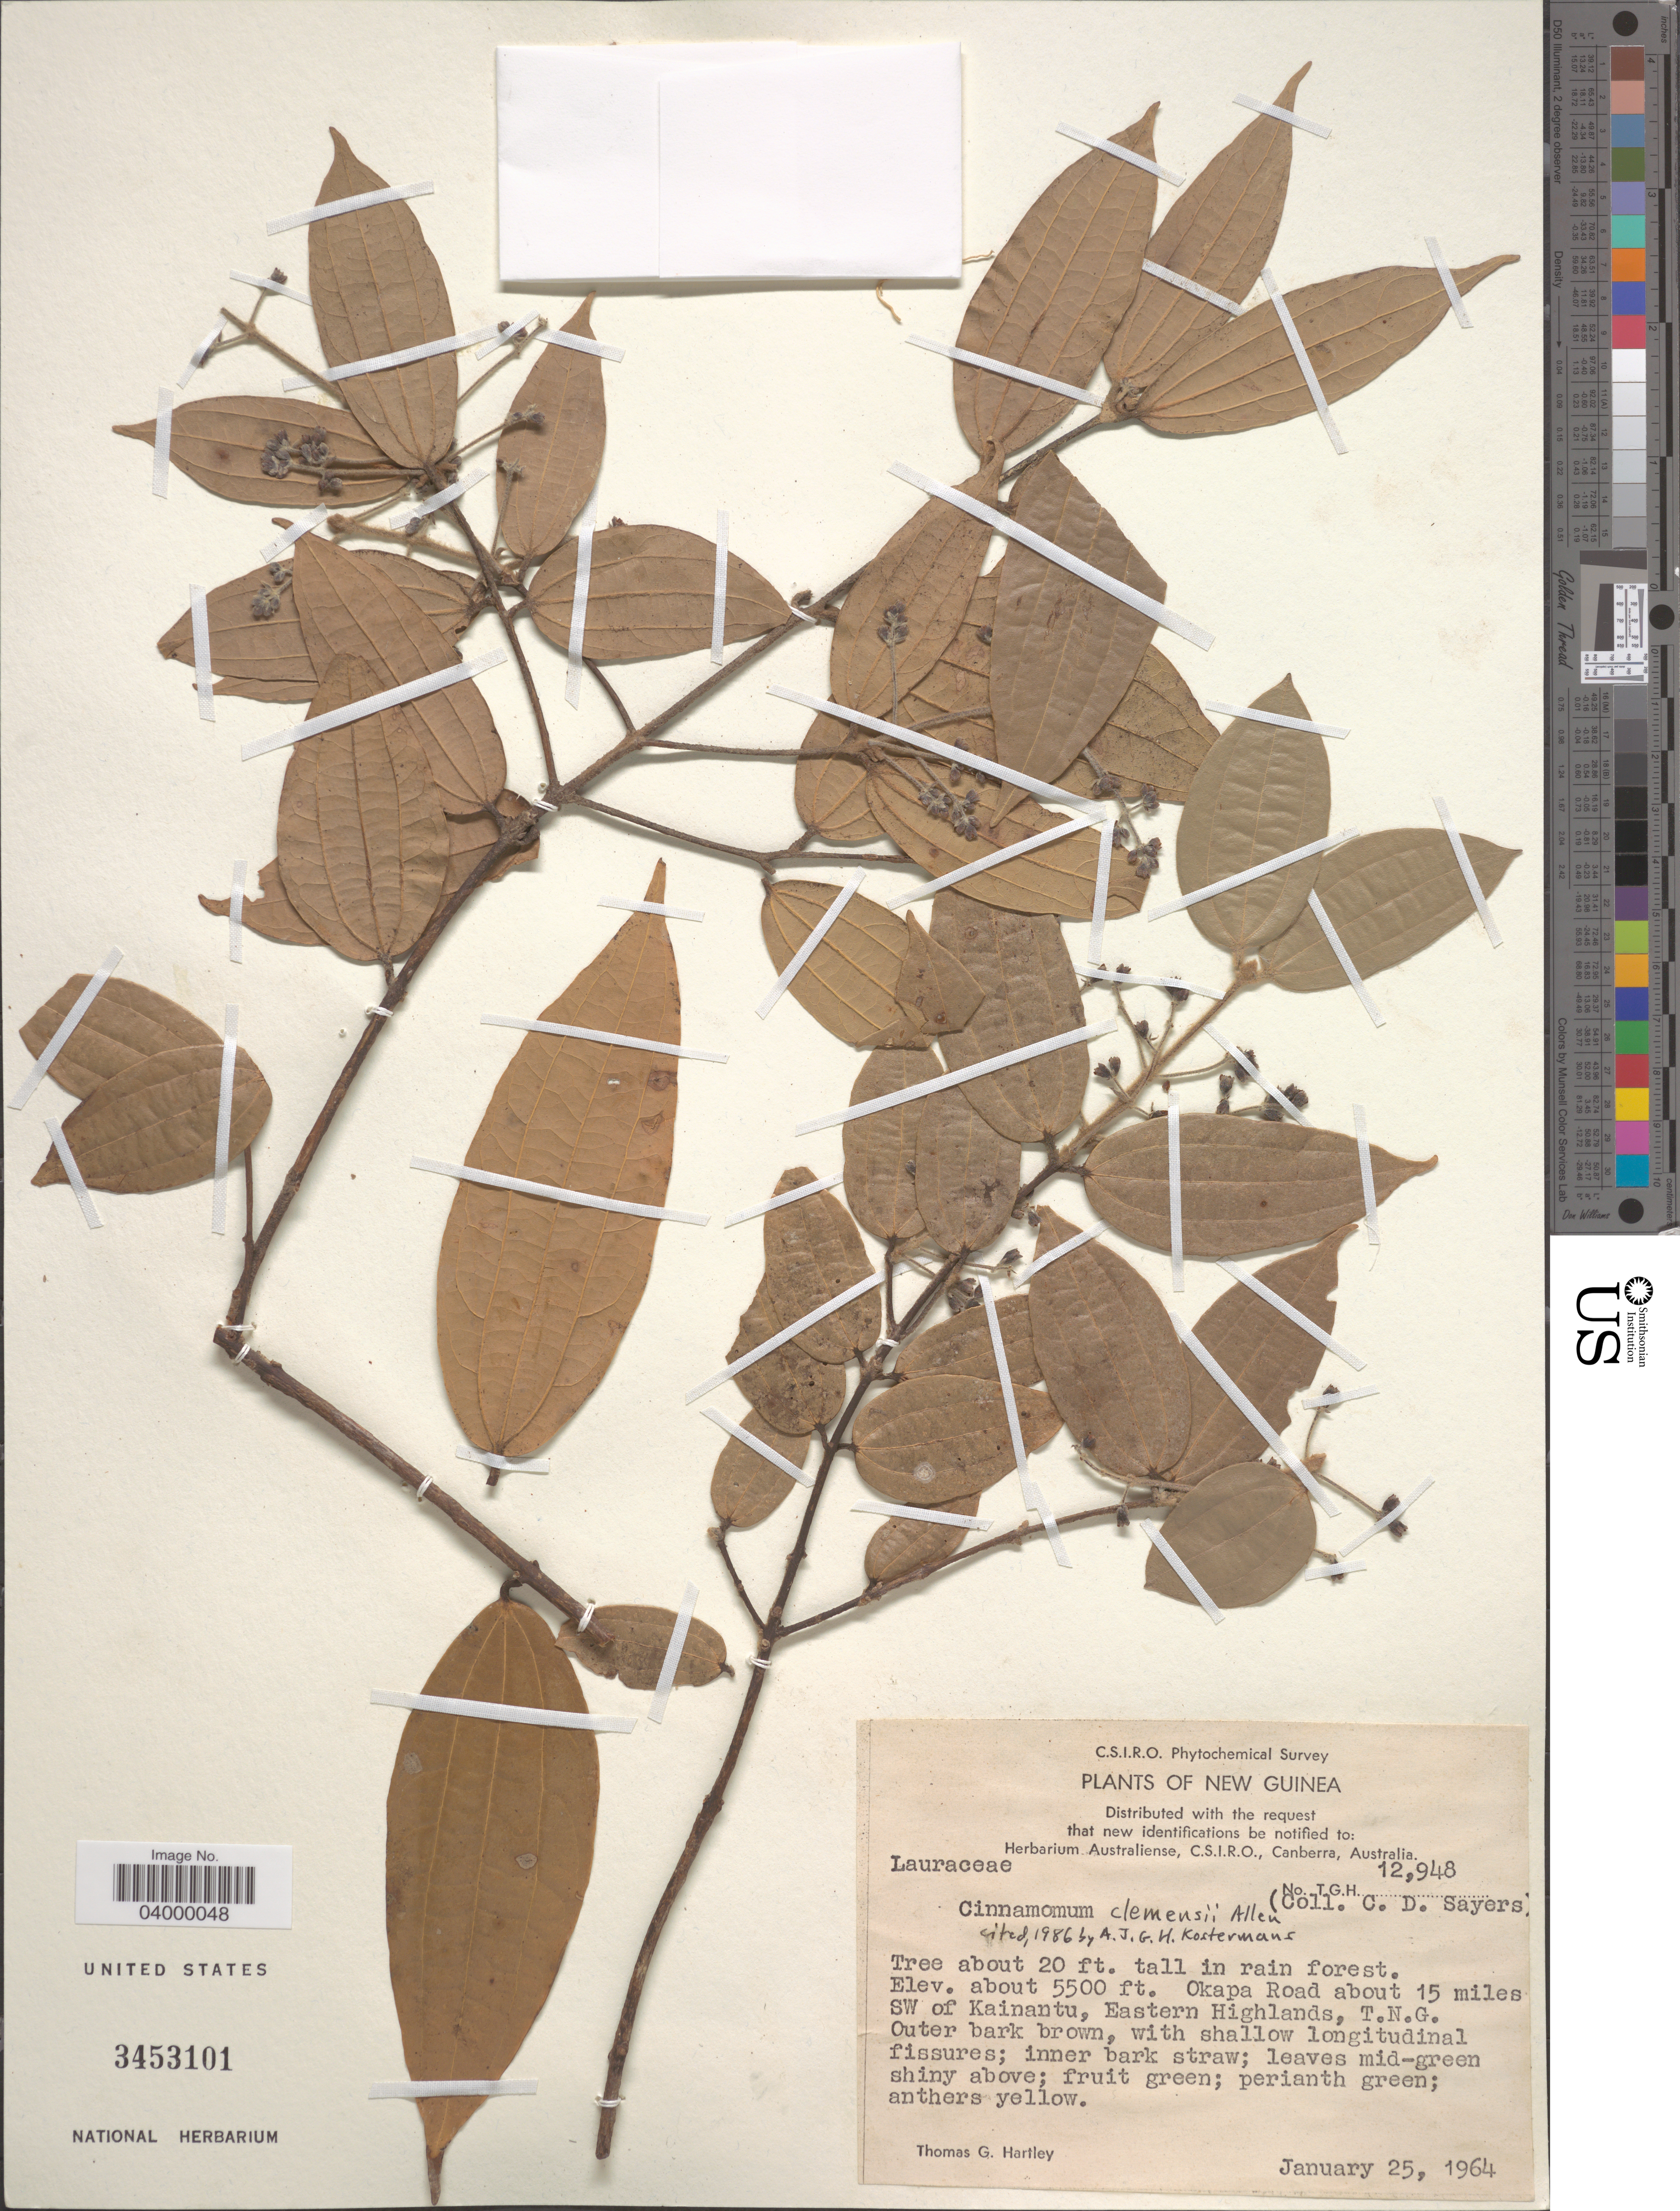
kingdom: Plantae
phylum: Tracheophyta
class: Magnoliopsida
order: Laurales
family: Lauraceae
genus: Cinnamomum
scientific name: Cinnamomum clemensii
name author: C.K. Allen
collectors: T. G. Hartley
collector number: T.G.H. 12948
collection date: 1964-01-25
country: Papua New Guinea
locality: New Guinea. Okapa Road about 15 miles SW of Kainantu, Eastern Highlands, T.N.G.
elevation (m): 1676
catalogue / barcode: US 3453101